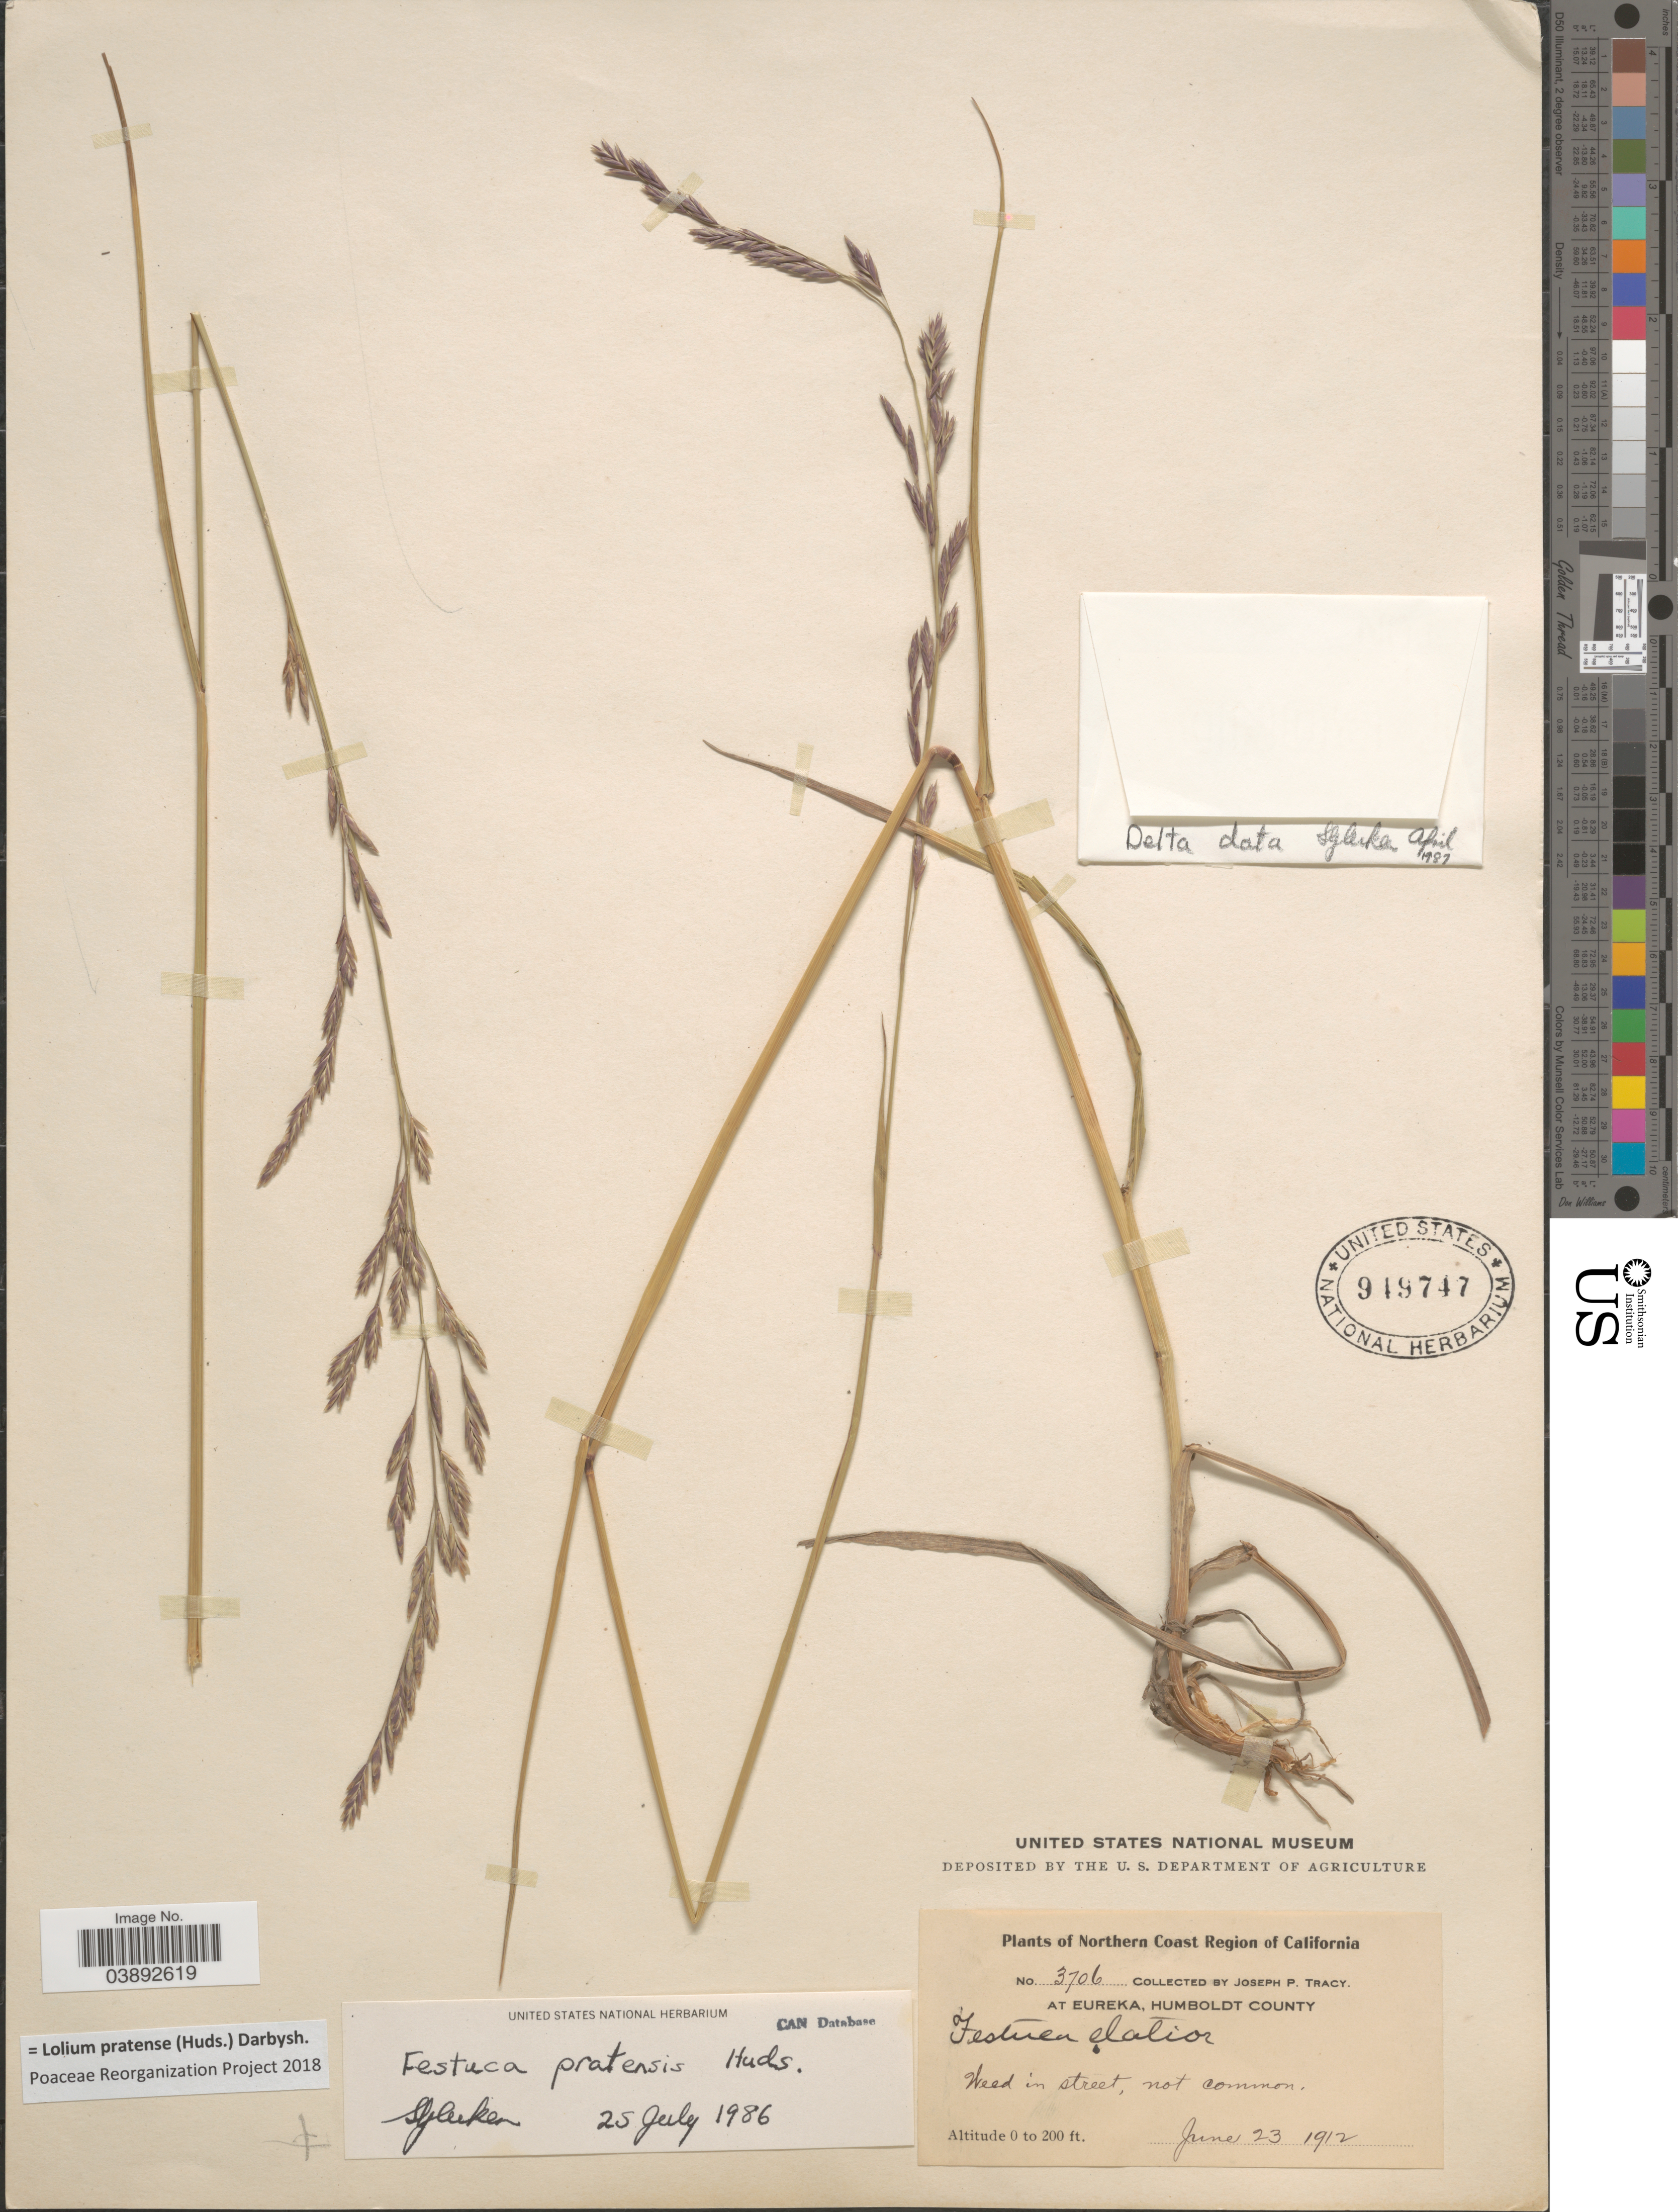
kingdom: Plantae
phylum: Tracheophyta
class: Liliopsida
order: Poales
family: Poaceae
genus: Lolium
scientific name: Lolium pratense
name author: (Huds.) Darbysh.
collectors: J. Tracy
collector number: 3706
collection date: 1912-06-23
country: United States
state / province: California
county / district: Humboldt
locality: Northern Coast Region of California. At Eureka, Humboldt County.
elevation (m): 0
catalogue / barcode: US 949747